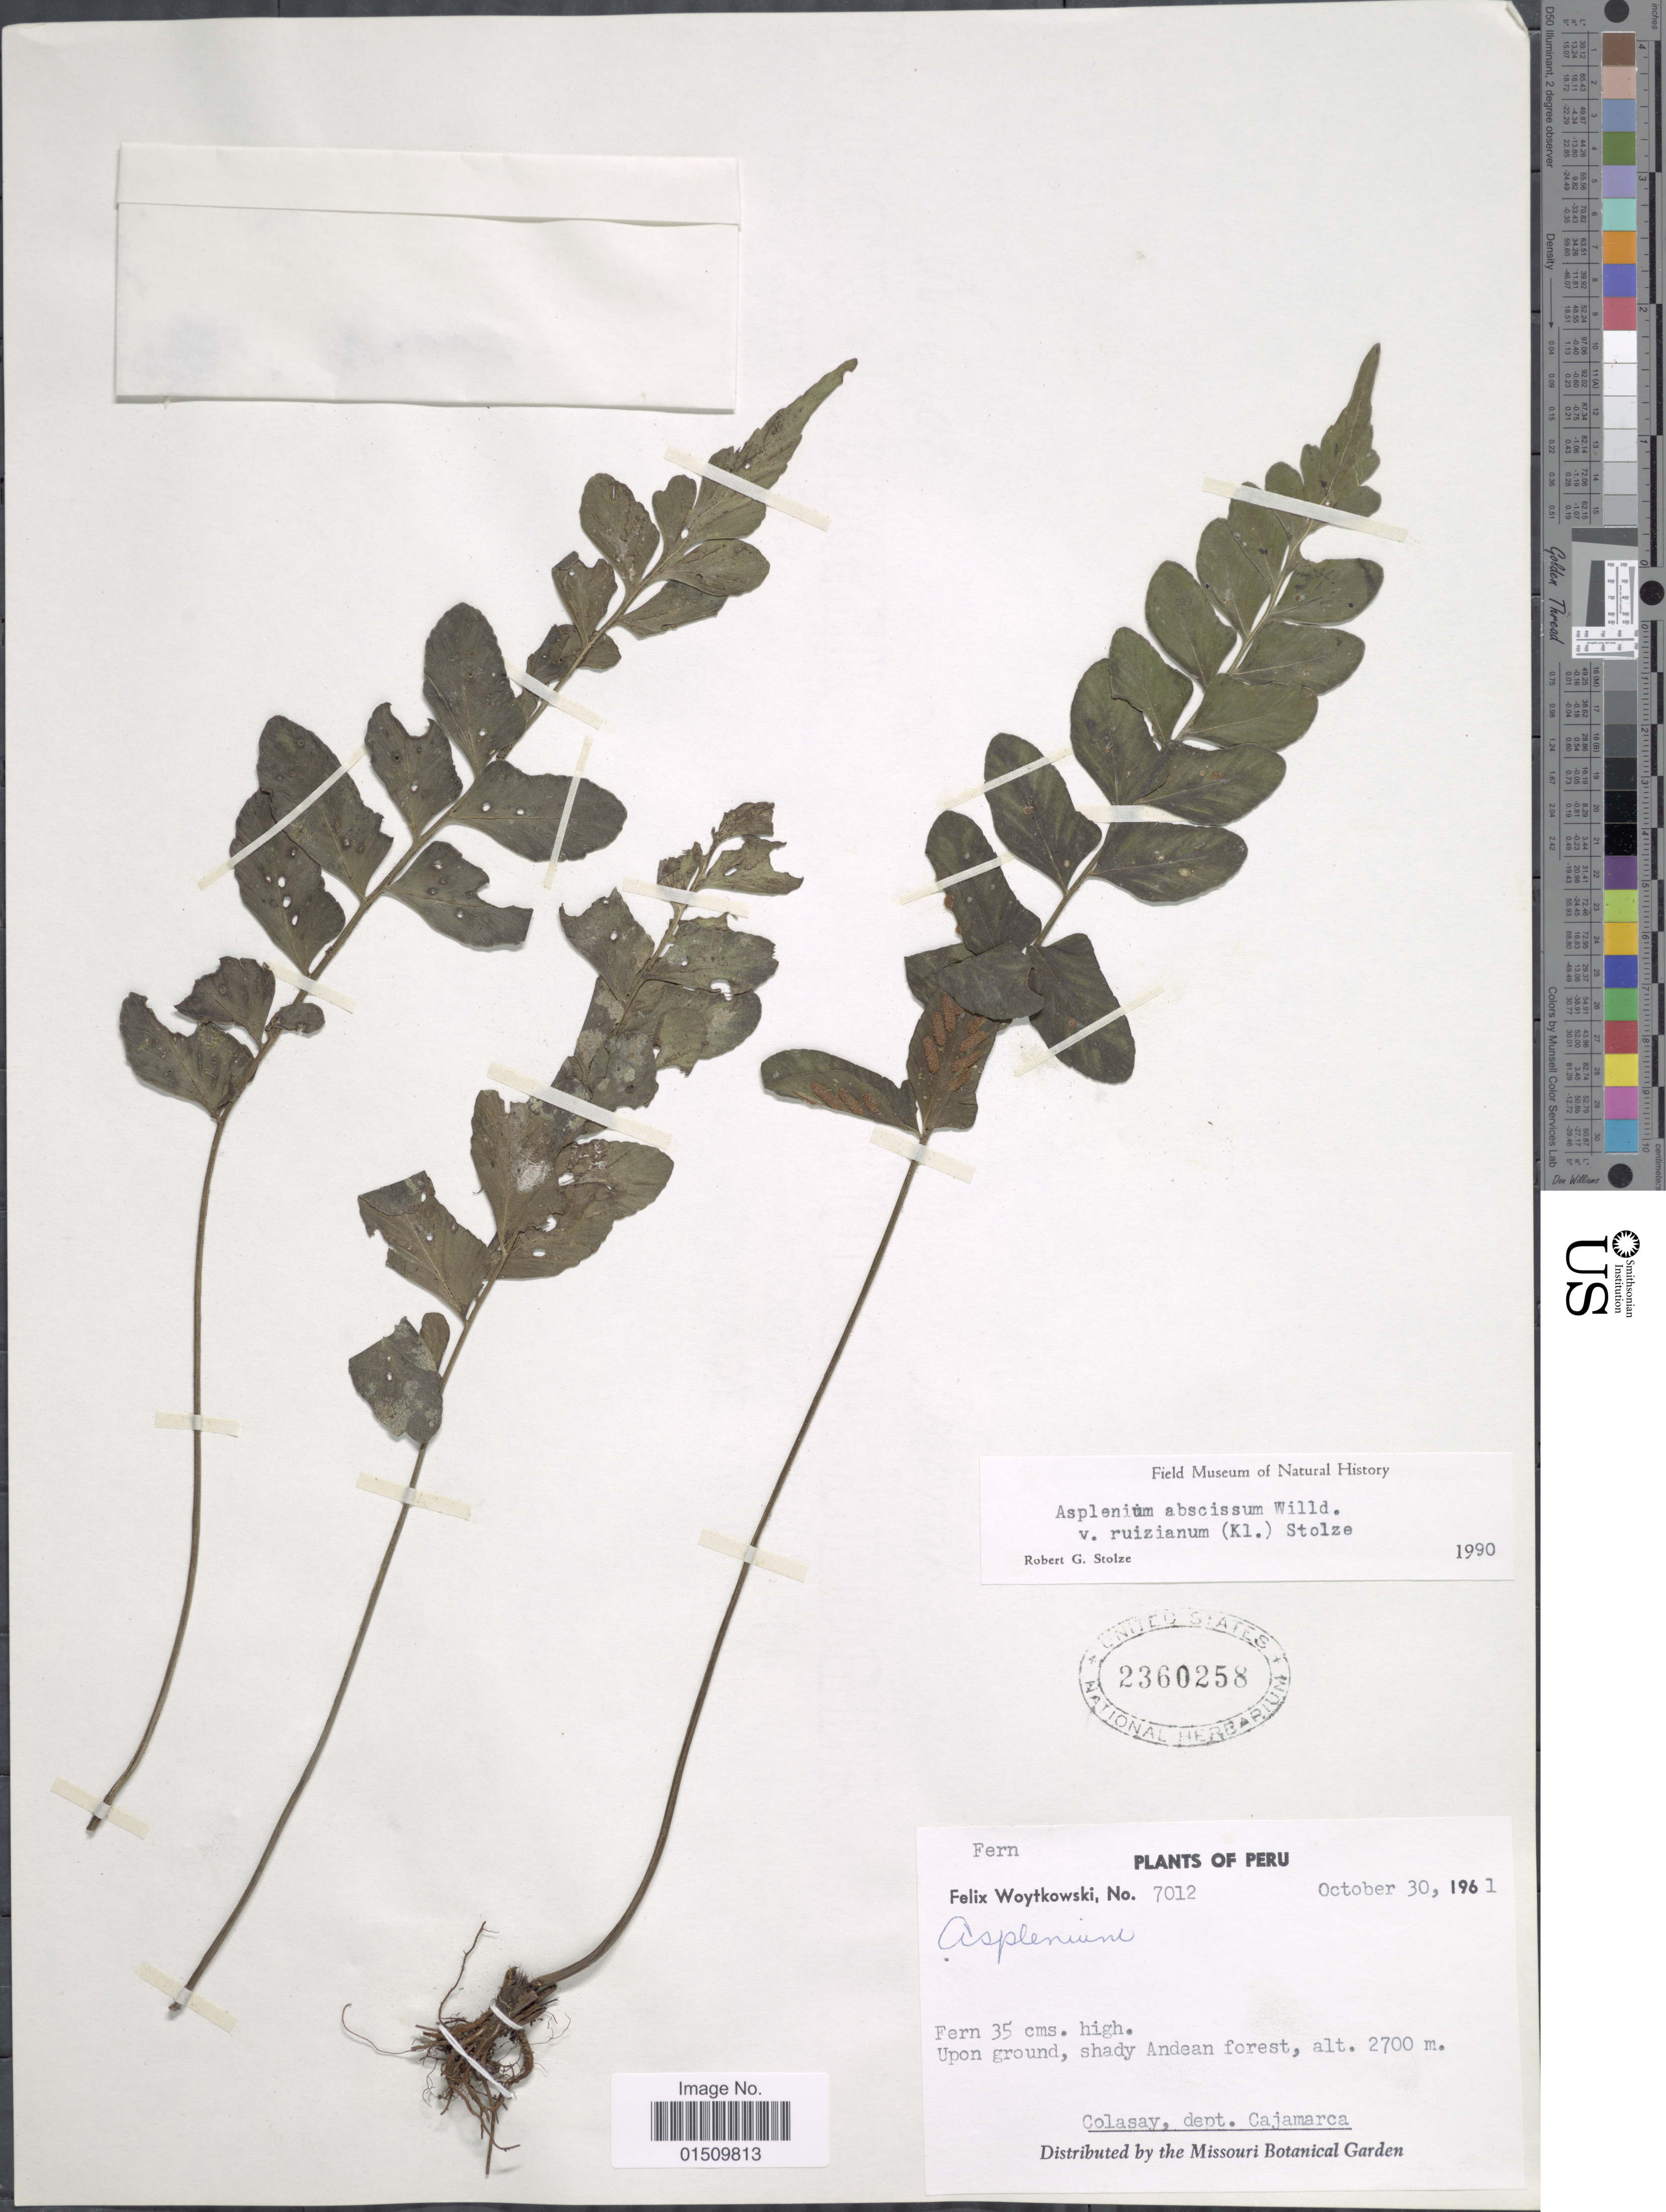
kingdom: Plantae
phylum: Tracheophyta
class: Polypodiopsida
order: Polypodiales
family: Aspleniaceae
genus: Asplenium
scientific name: Asplenium abscissum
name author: Willd.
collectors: F. Woytkowski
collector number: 7012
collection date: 1961-10-30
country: Peru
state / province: Cajamarca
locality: Peru, Colasay, dept. Cajamarca.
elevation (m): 2700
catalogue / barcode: US 2360258